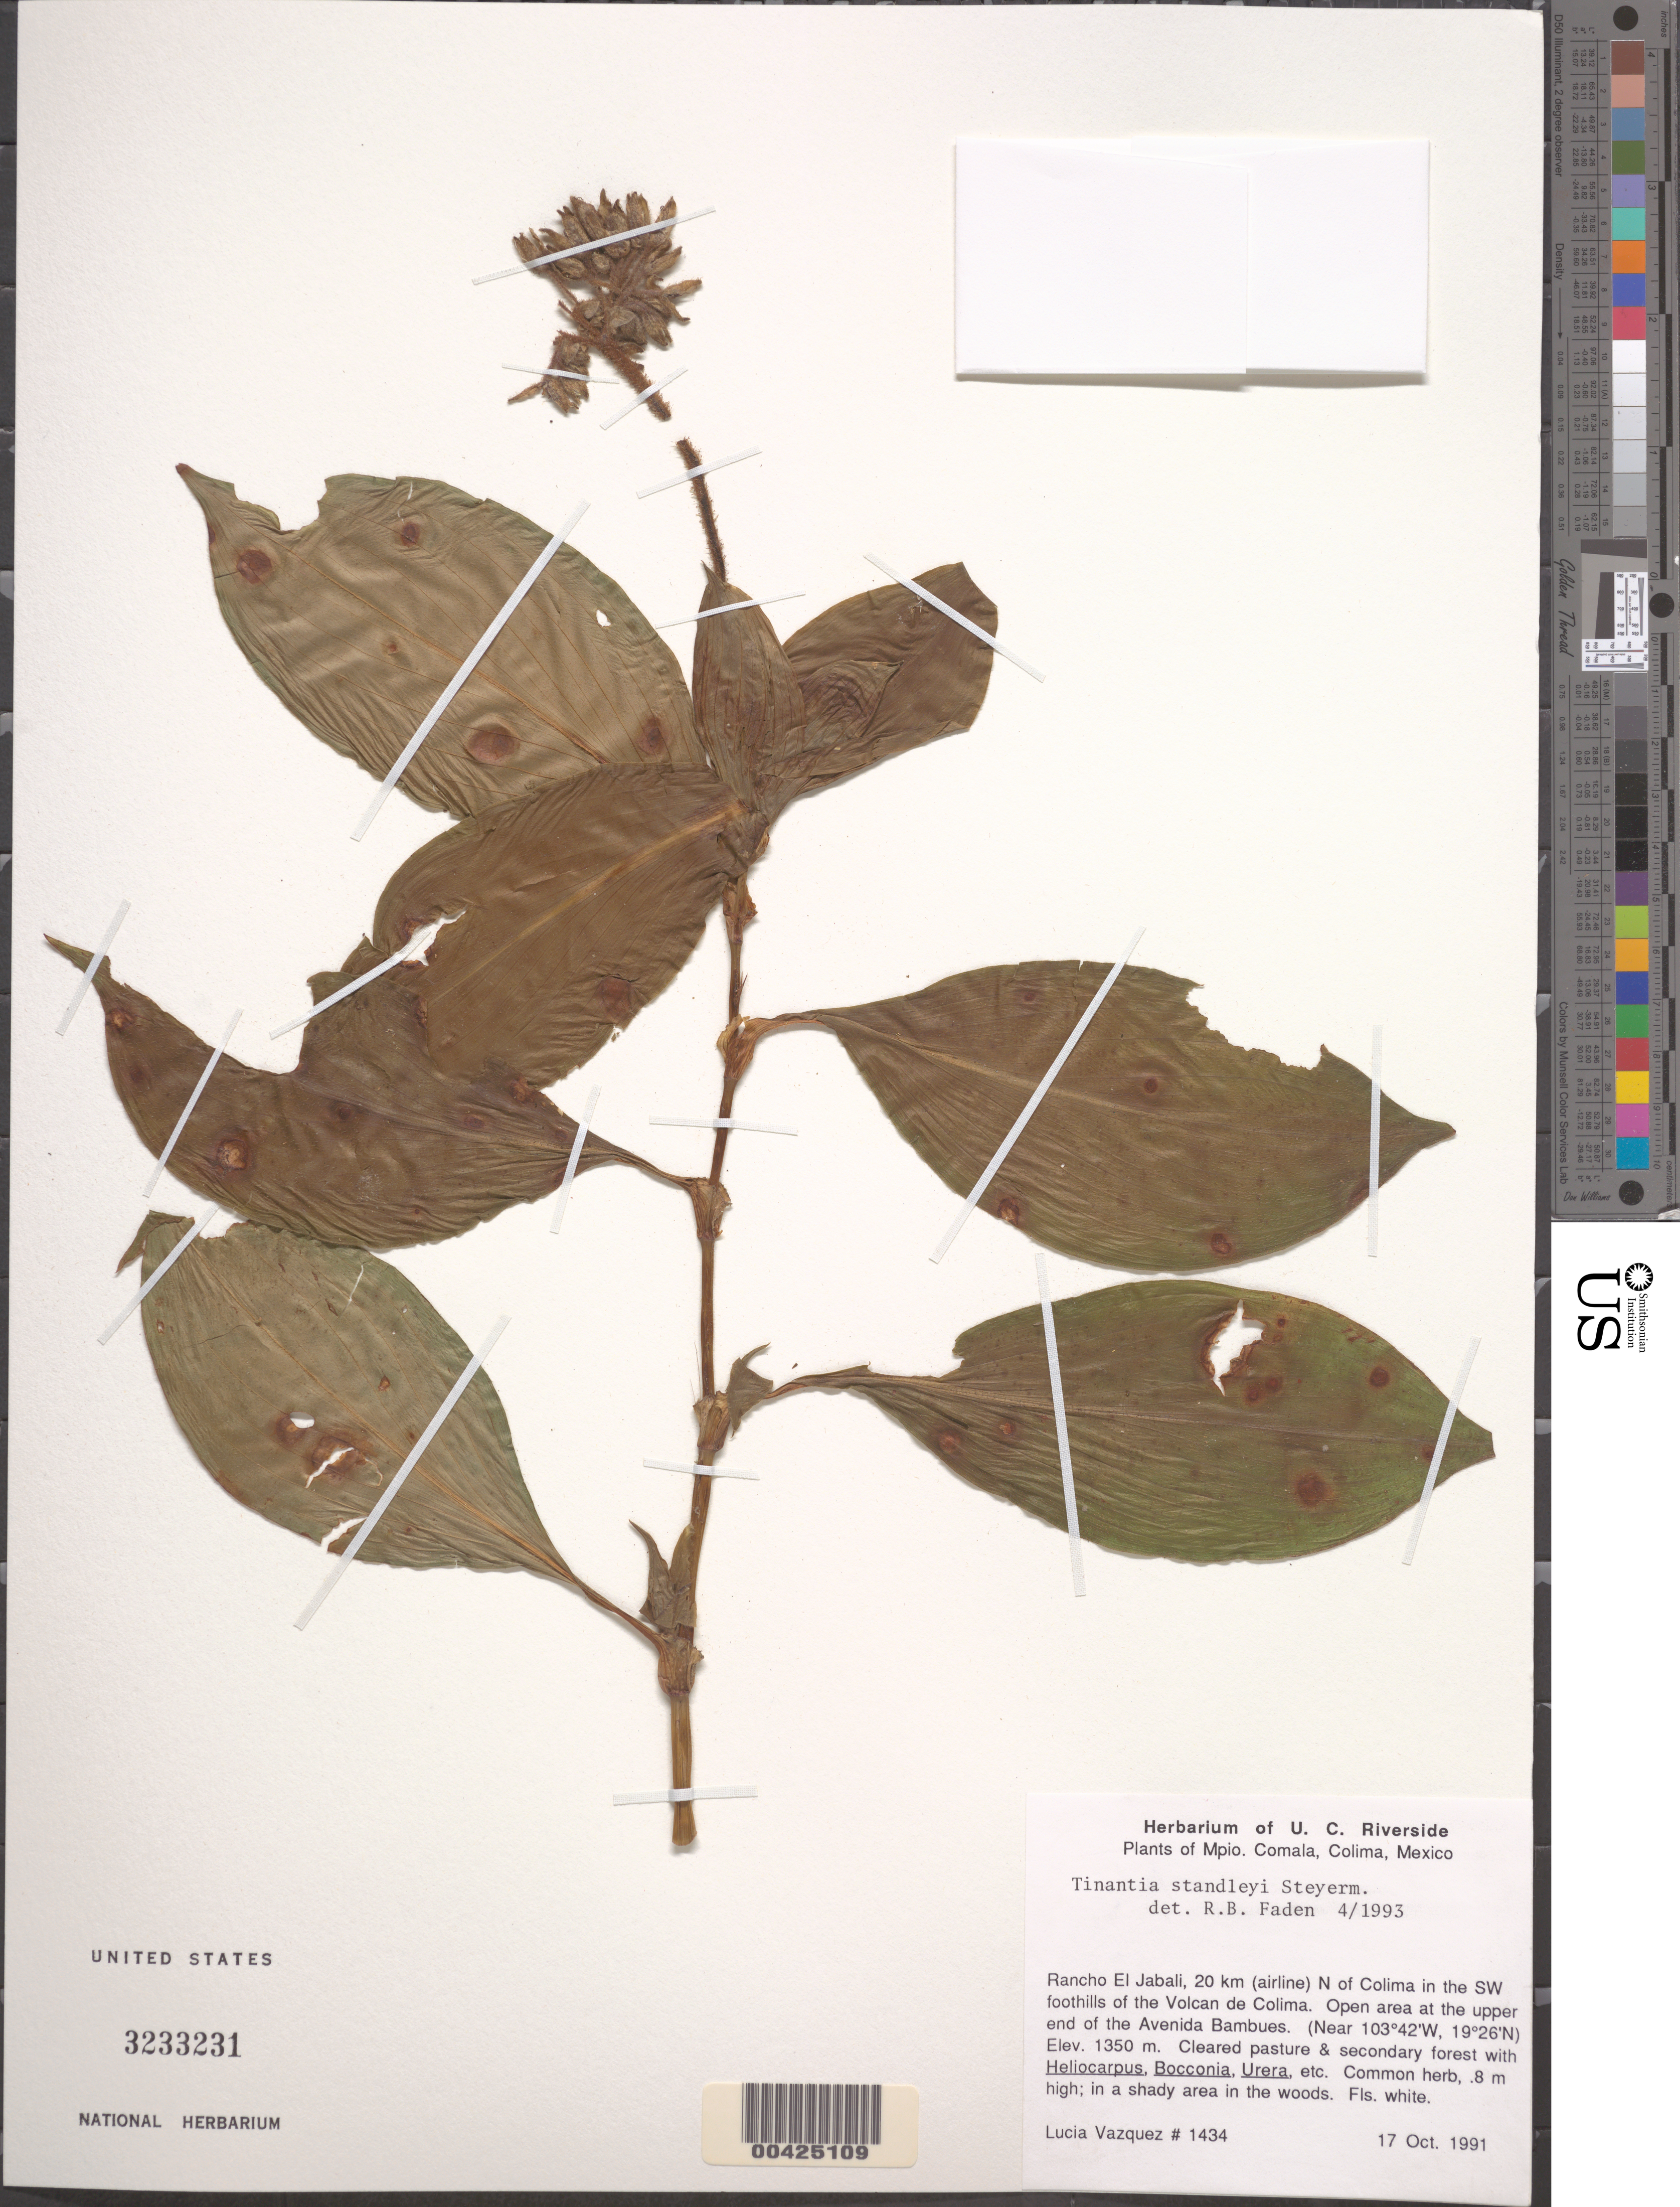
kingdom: Plantae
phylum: Tracheophyta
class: Liliopsida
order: Commelinales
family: Commelinaceae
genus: Tinantia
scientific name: Tinantia standleyi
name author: Steyerm.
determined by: Faden, Robert B., (US), Smithsonian Institution - National Museum of Natural History (UNITED STATES)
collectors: L. Vazquez V.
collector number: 1434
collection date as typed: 17 Oct 1991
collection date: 1991-10-17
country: Mexico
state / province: Colima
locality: Comala, Rancho El Jabali, N of Colima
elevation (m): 1350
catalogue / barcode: US 3233231